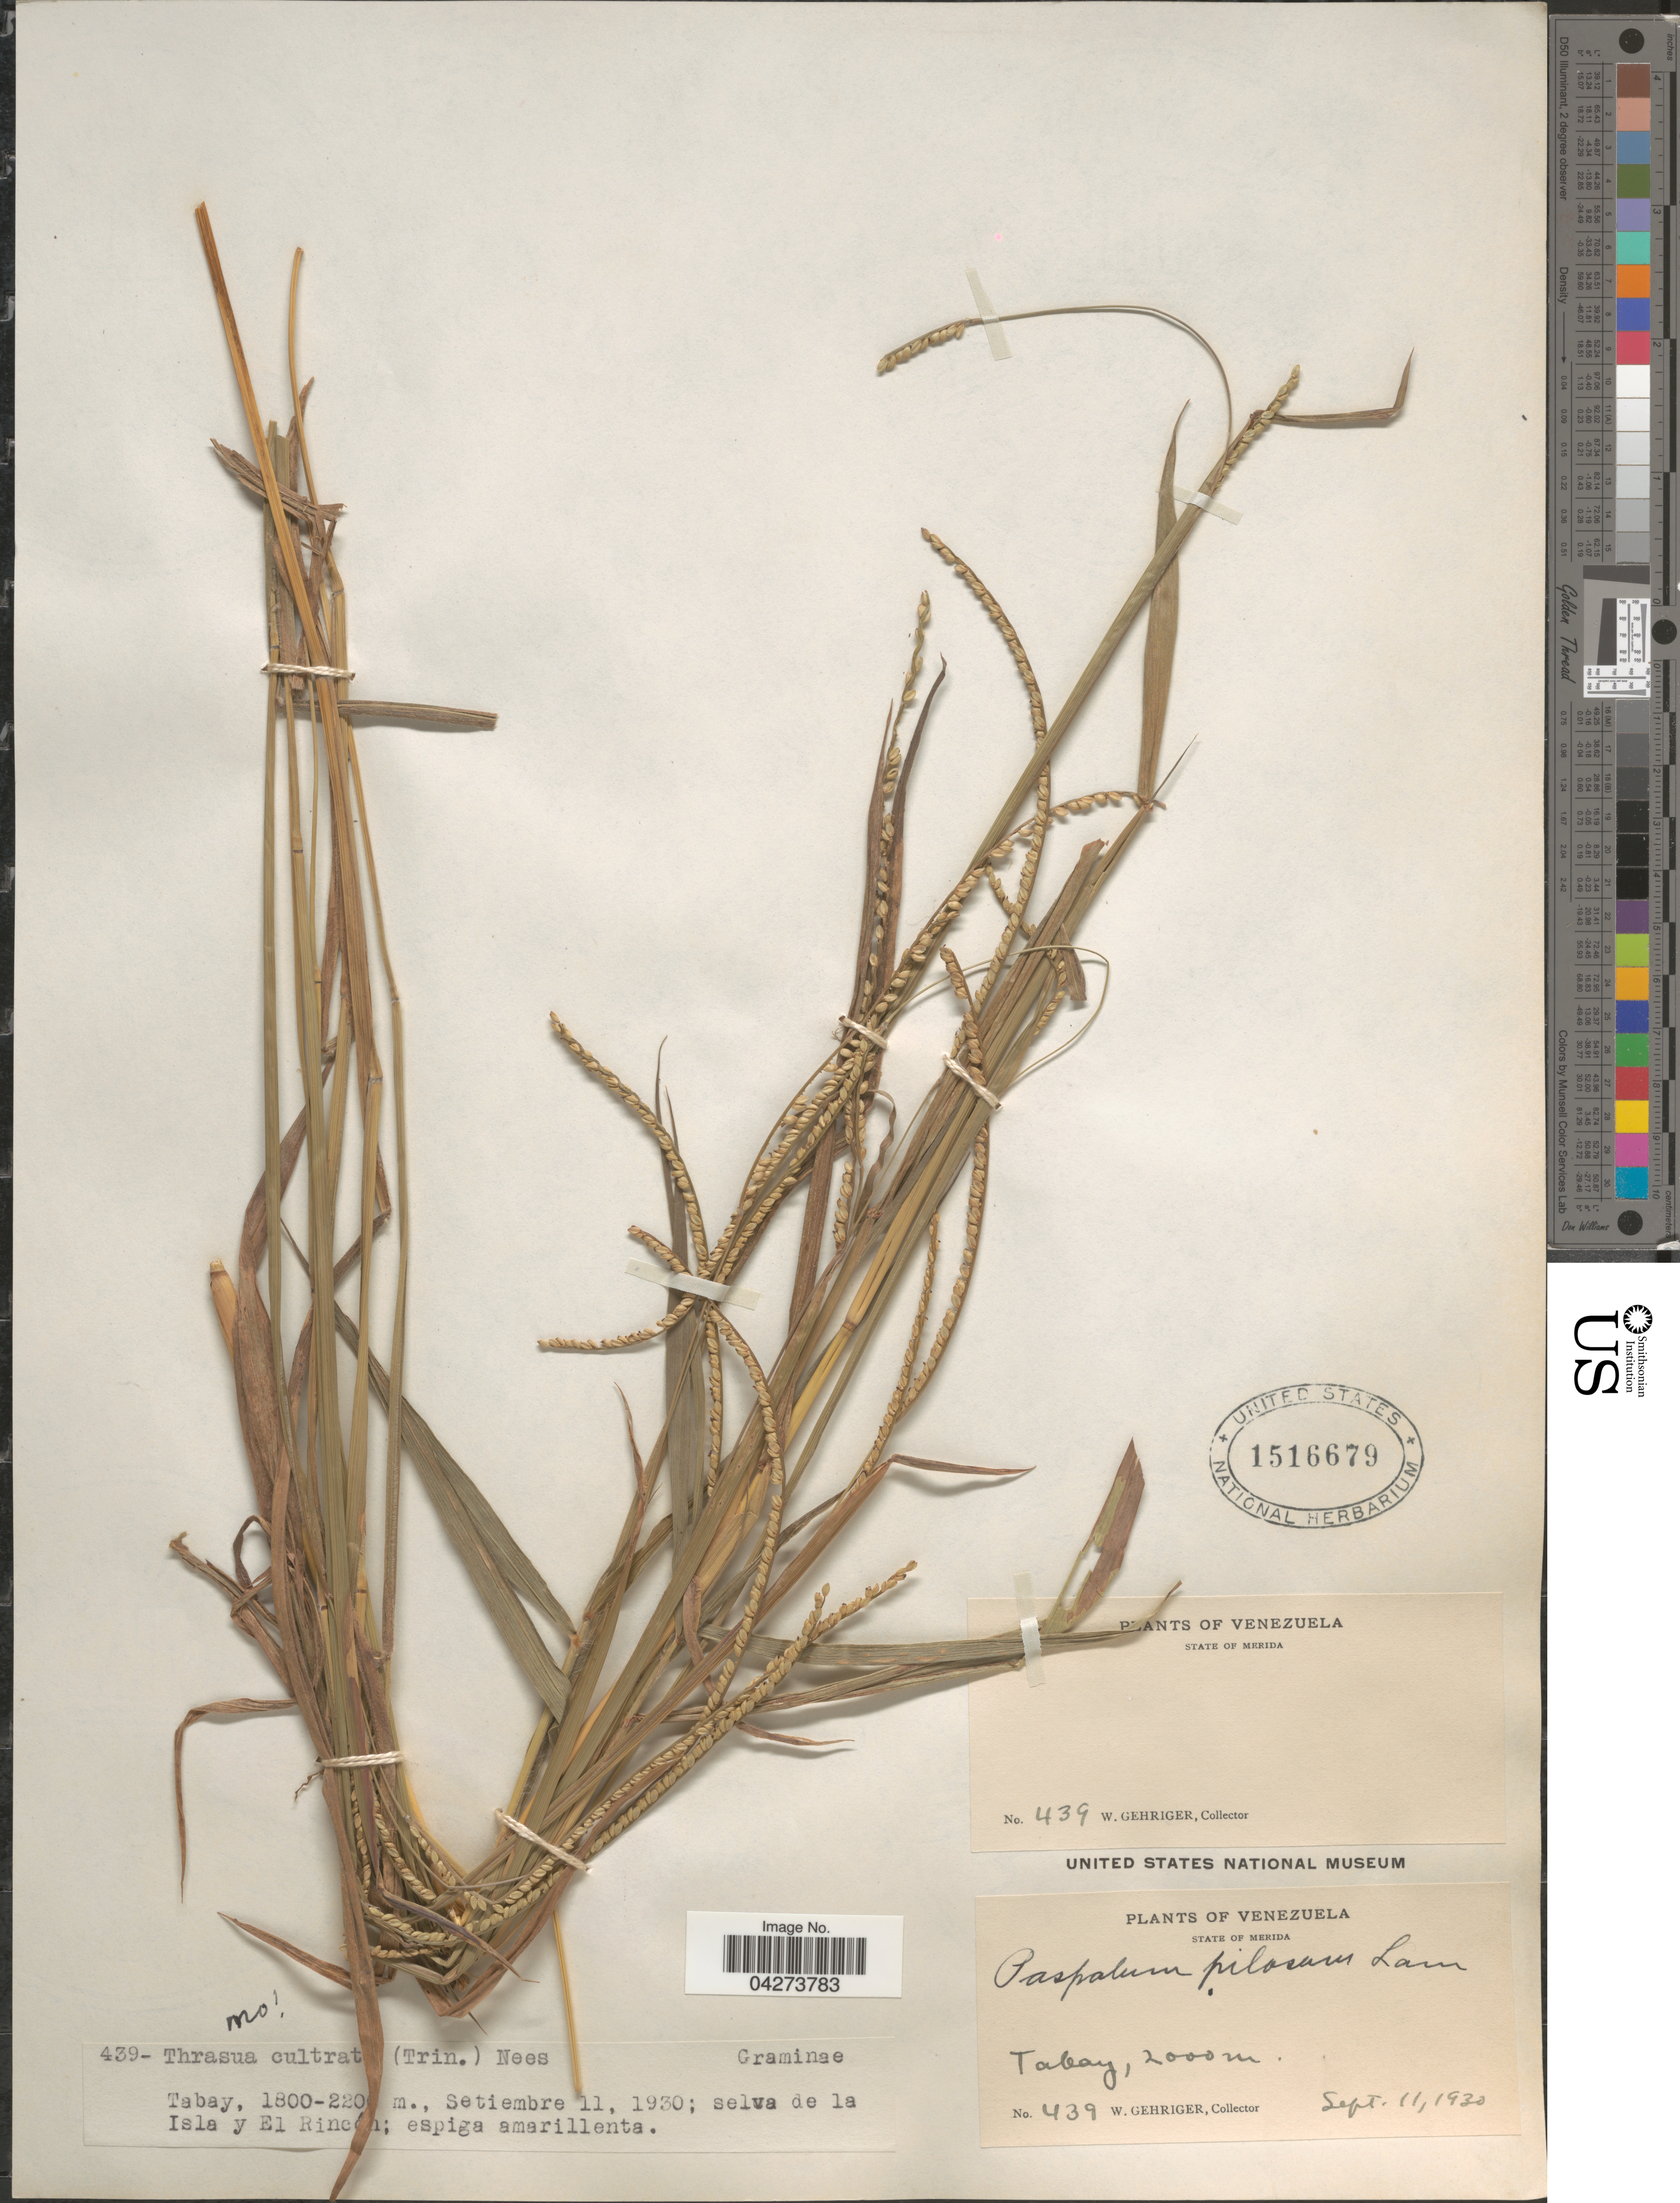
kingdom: Plantae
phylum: Tracheophyta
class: Liliopsida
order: Poales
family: Poaceae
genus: Paspalum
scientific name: Paspalum pilosum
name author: Lam.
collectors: W. Gehriger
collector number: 439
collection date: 1930-09-11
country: Venezuela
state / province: Merida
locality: Tabay; selva de la Isla y El Rincón.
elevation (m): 1800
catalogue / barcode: US 1516679